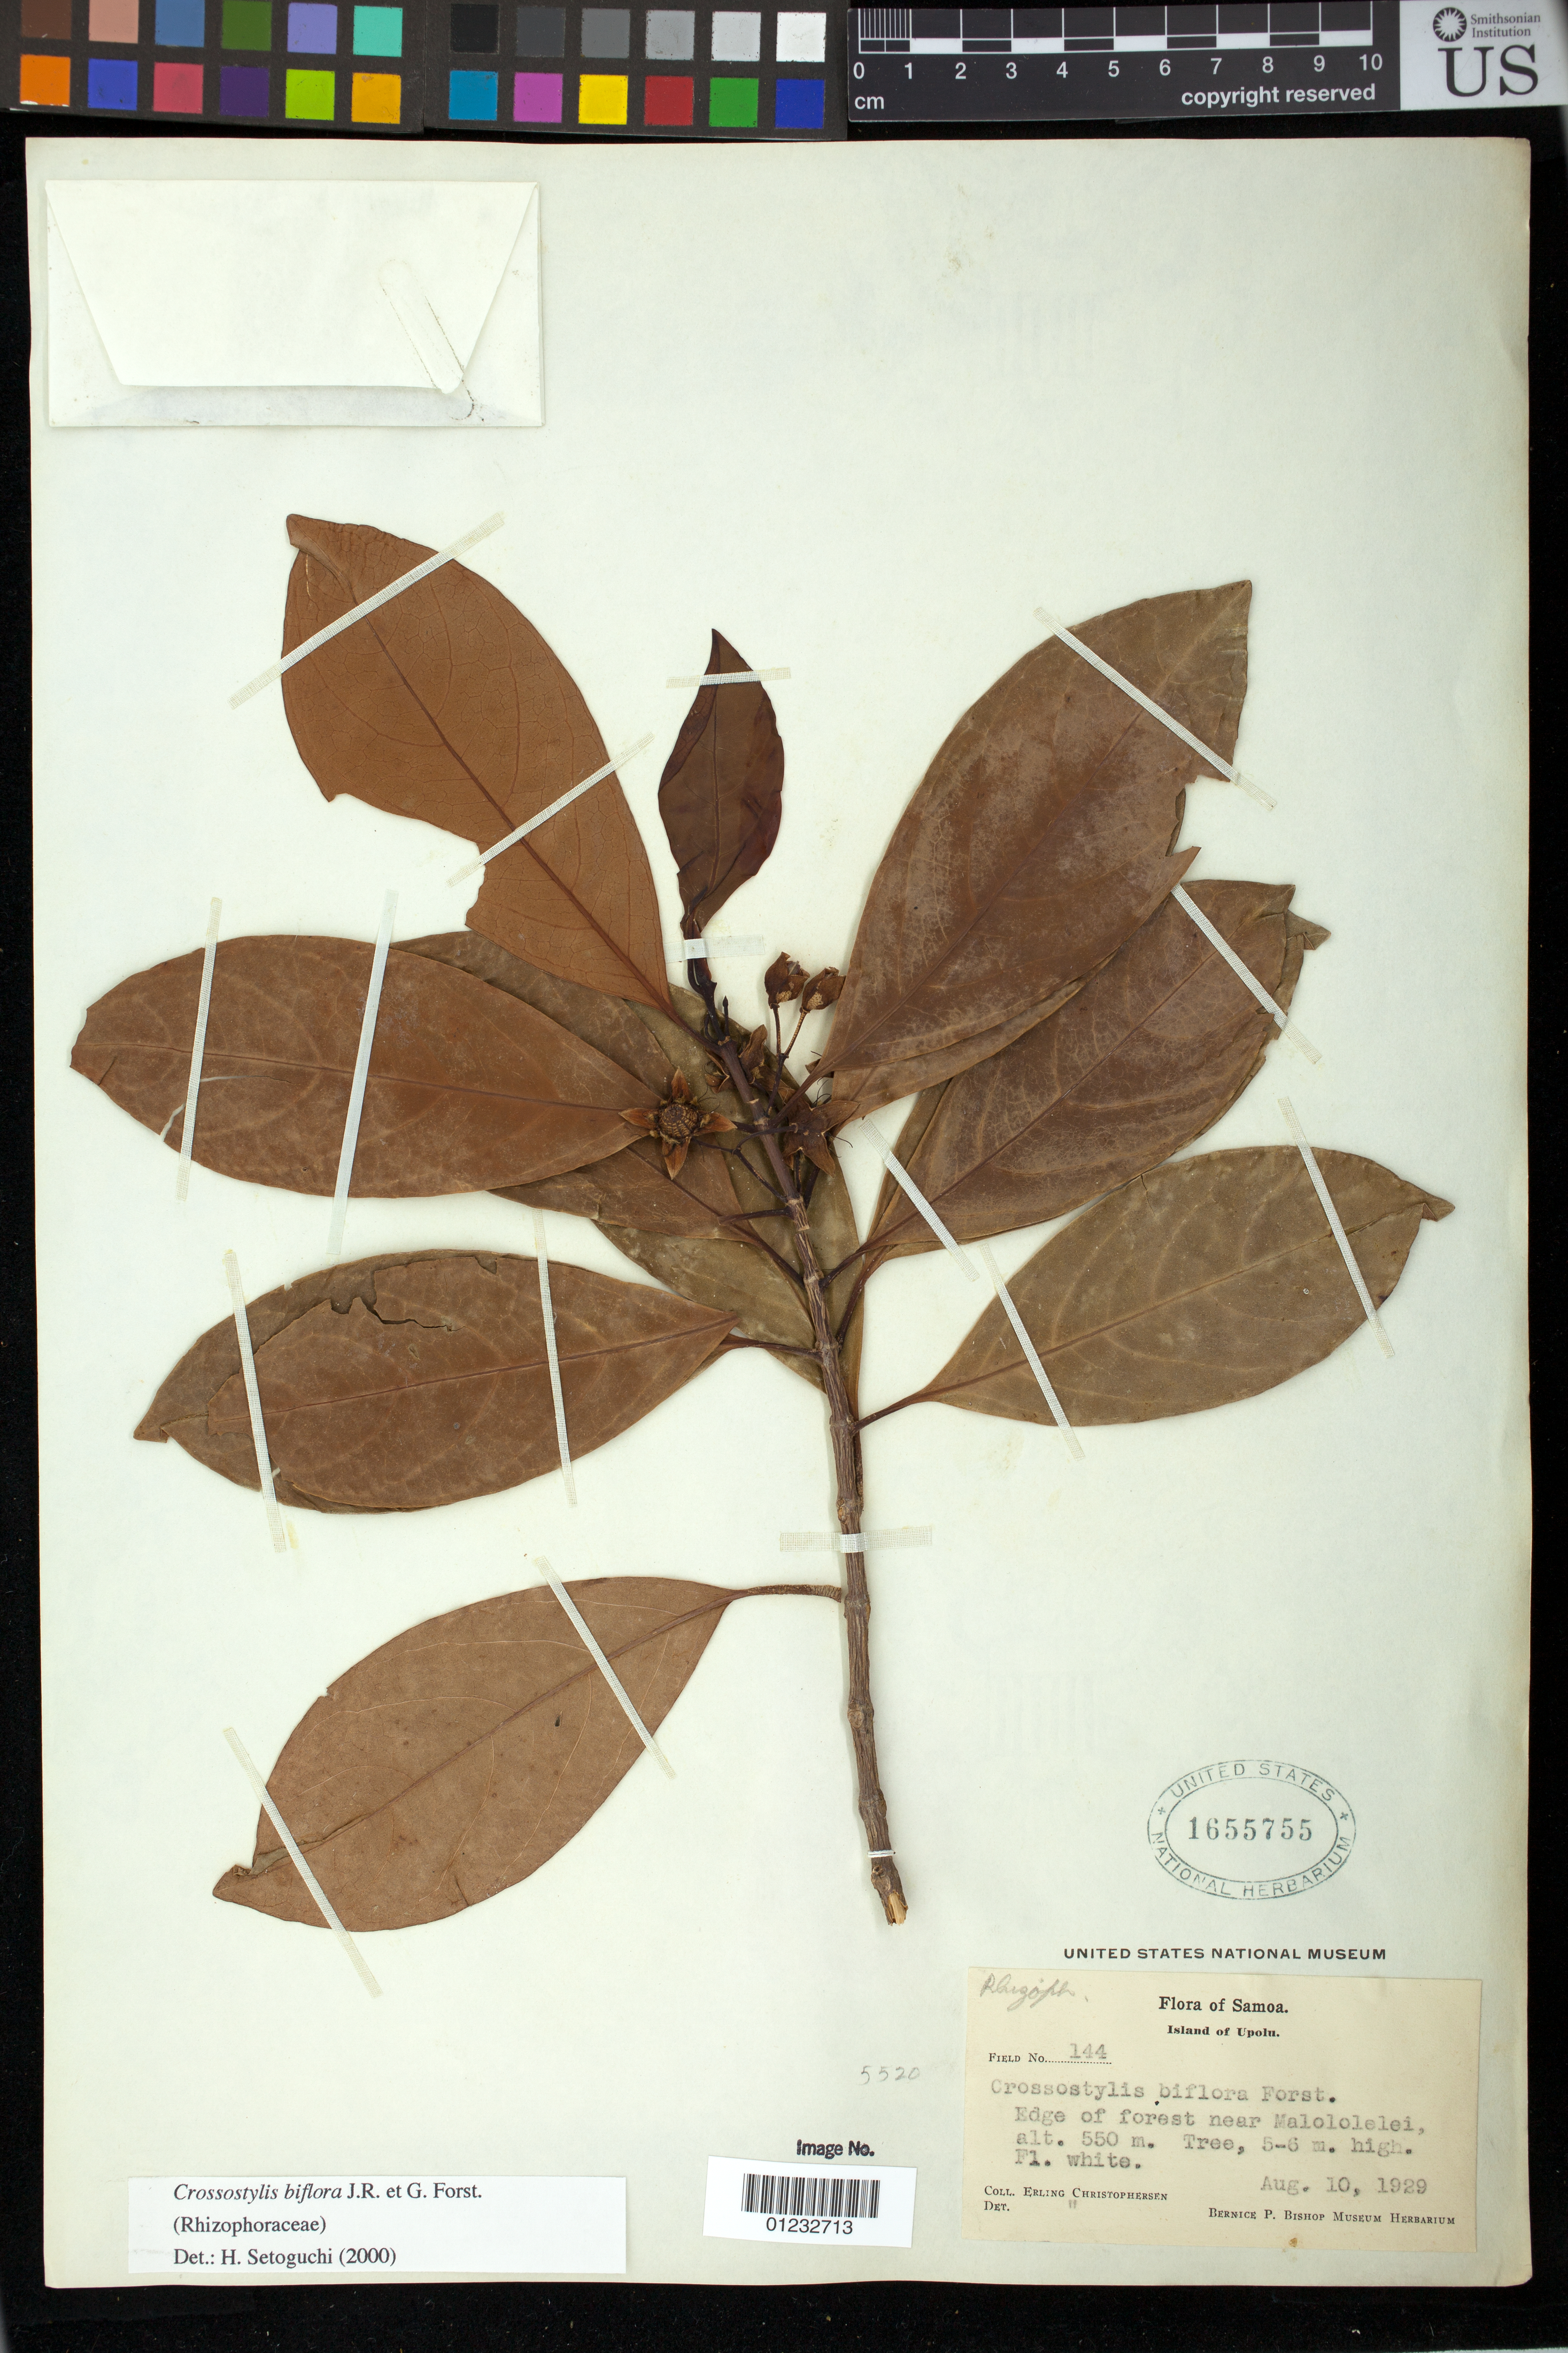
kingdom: Plantae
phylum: Tracheophyta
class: Magnoliopsida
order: Malpighiales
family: Rhizophoraceae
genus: Crossostylis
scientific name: Crossostylis biflora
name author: J.R. Forst. & G. Forst.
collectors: E. Christophersen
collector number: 144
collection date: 1929-08-10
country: Samoa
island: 'Upolu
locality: Edge of forest near Malololelei.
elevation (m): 550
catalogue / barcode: US 1655755